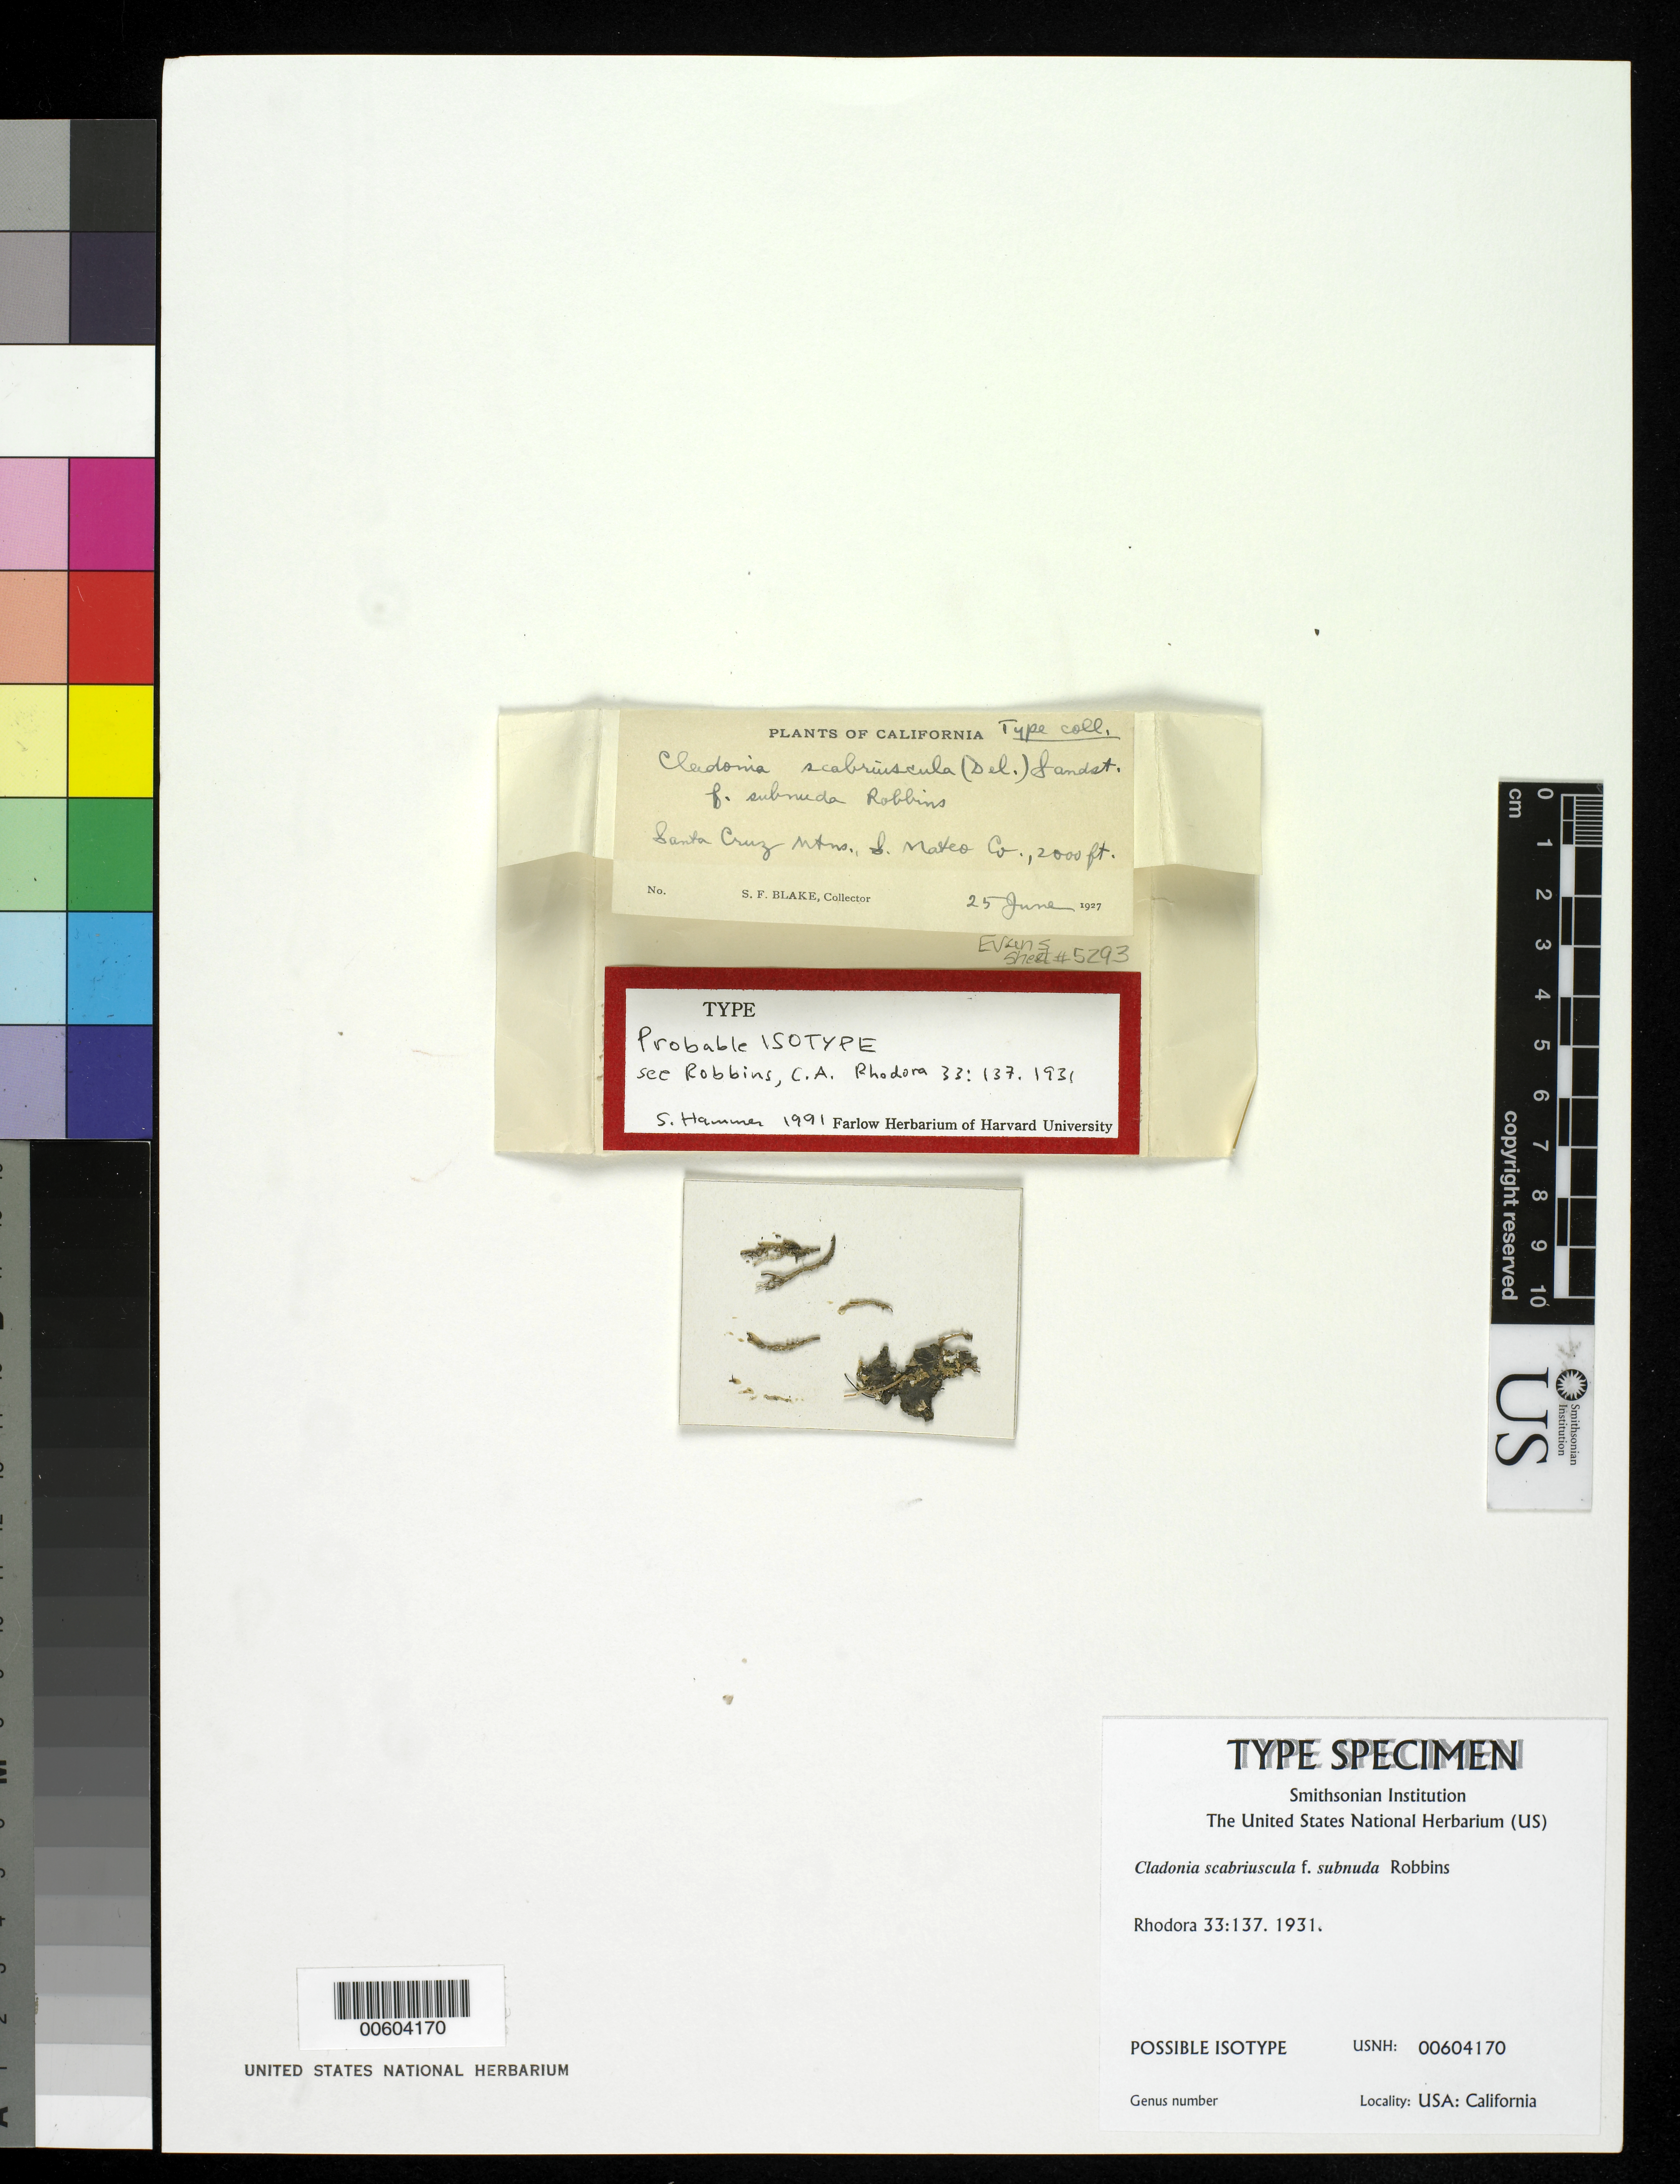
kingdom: Fungi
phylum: Ascomycota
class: Lecanoromycetes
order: Lecanorales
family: Cladoniaceae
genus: Cladonia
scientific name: Cladonia scabriuscula f. subnuda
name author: Robbins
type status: Possible Isotype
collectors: S. Blake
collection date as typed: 25 Jun 1927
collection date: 1927-06-25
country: United States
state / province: California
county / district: San Mateo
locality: Santa Cruz Mountains.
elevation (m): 610